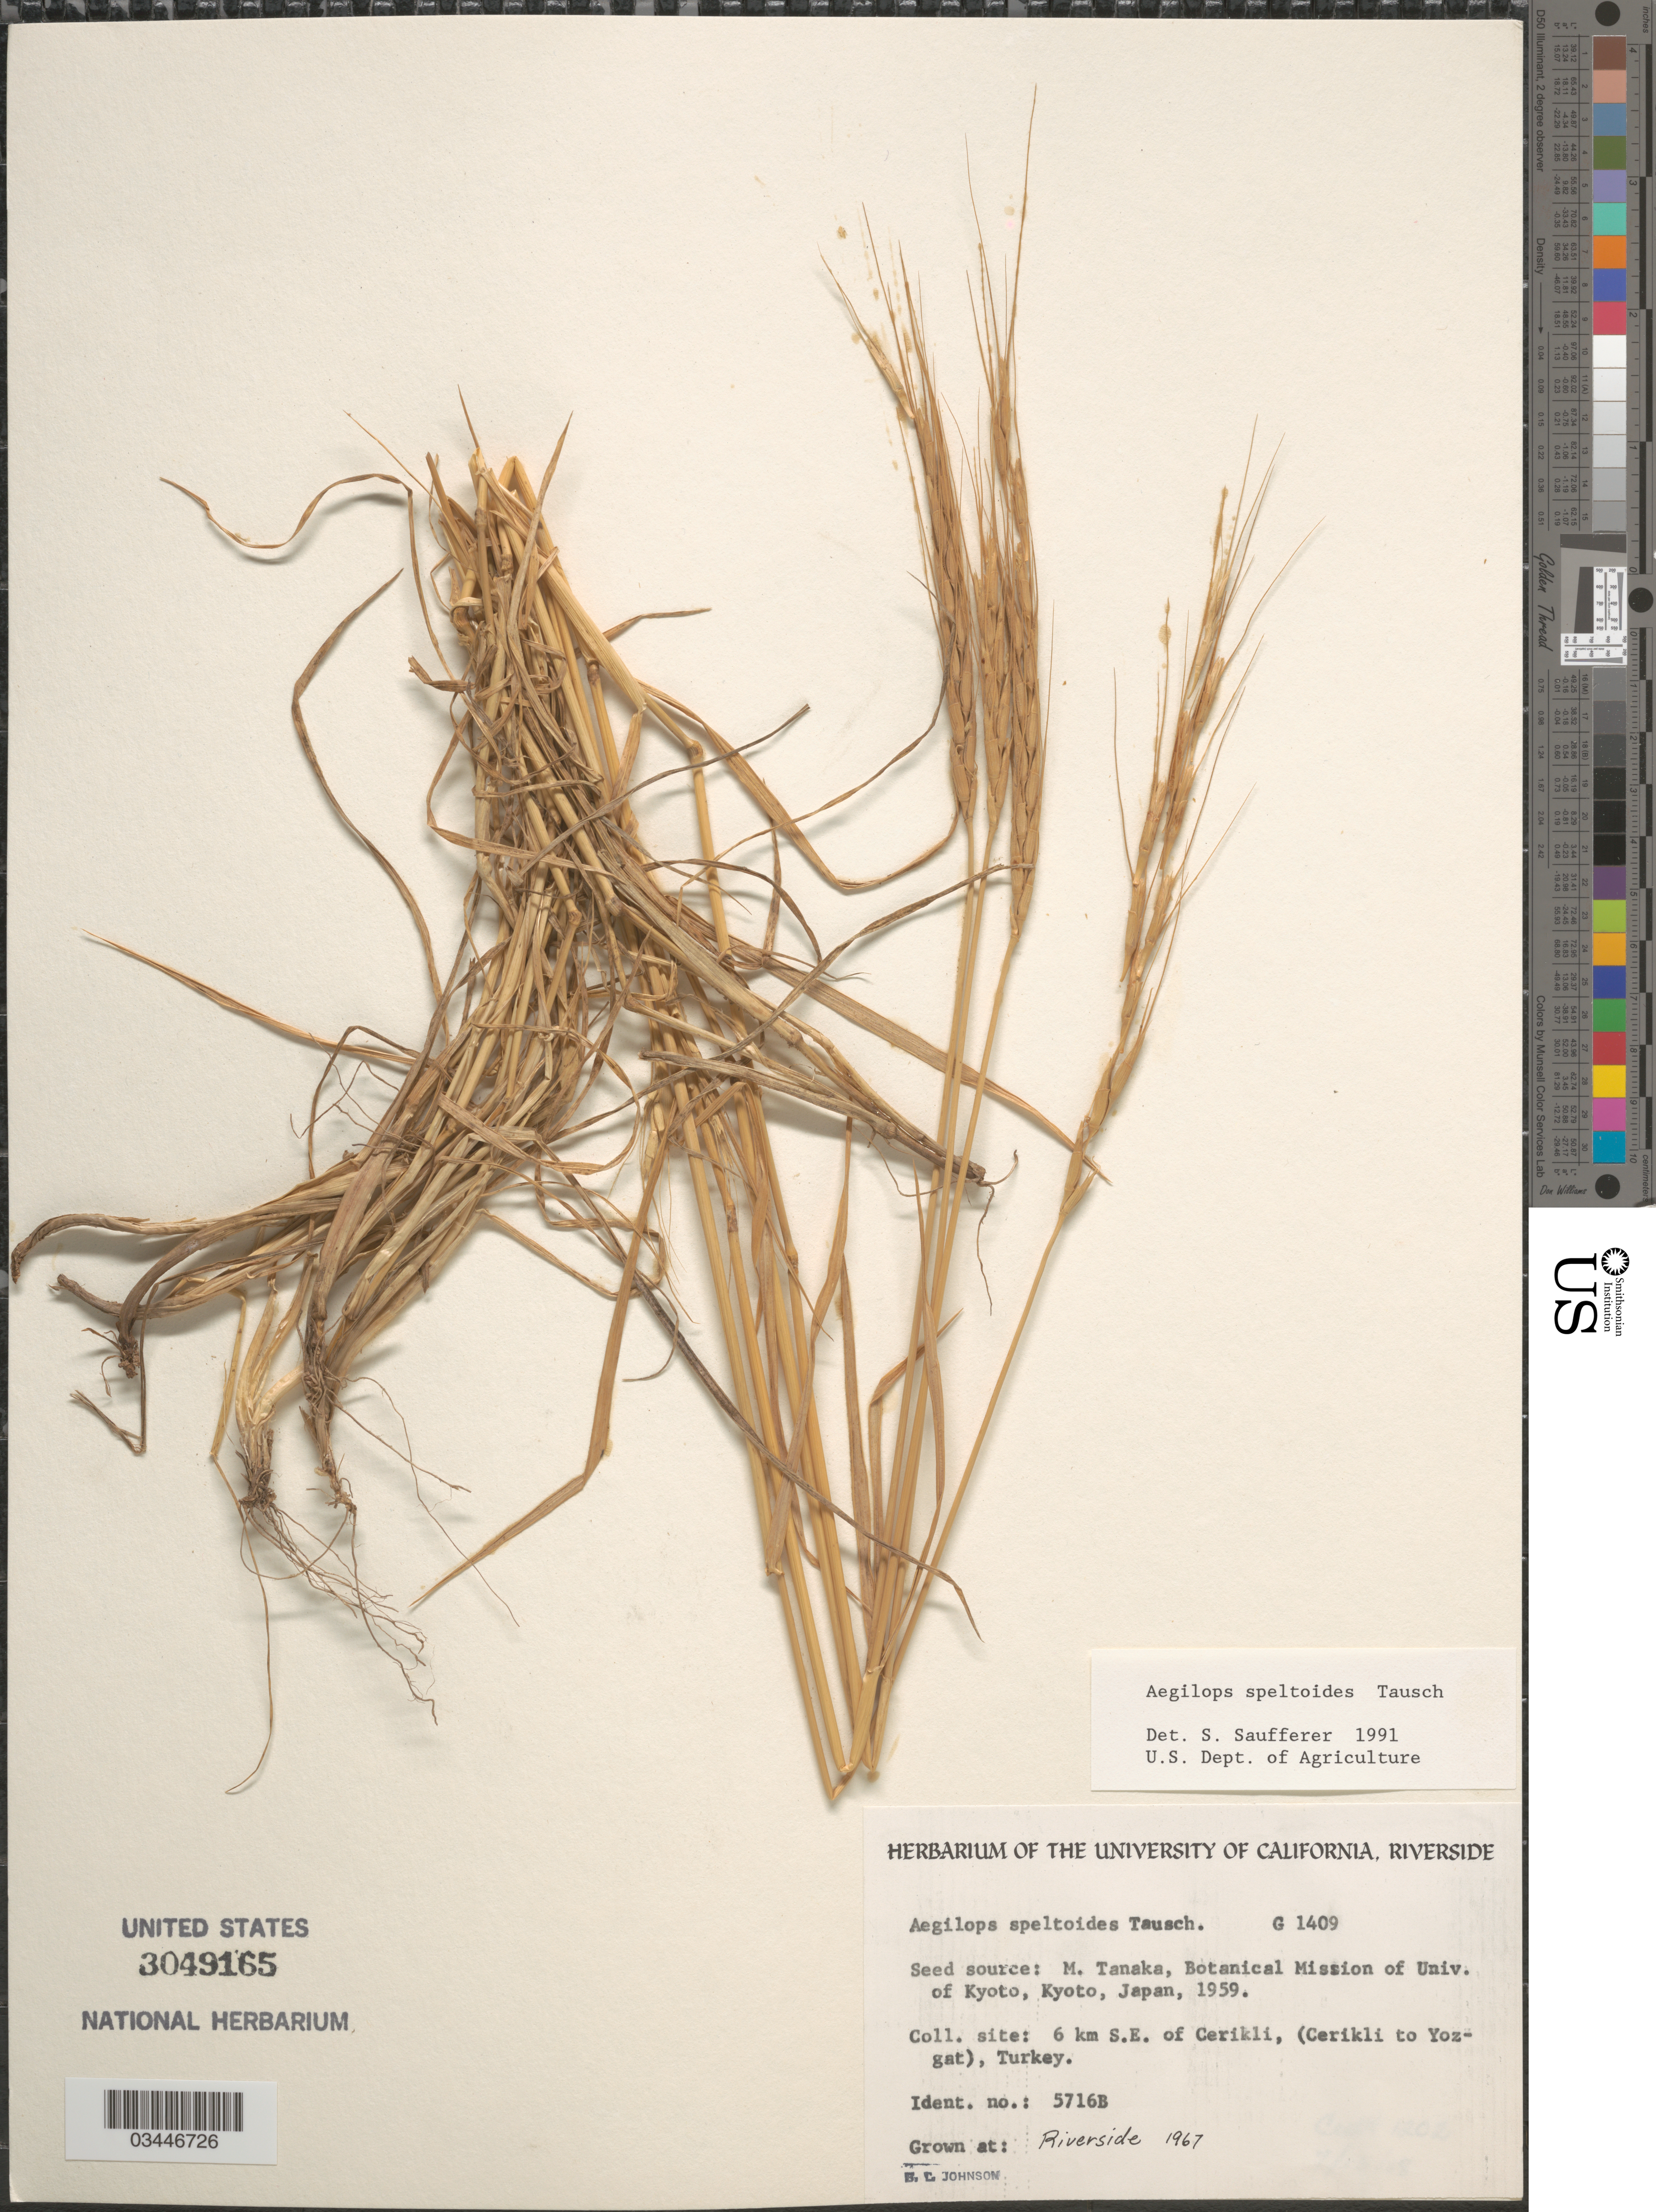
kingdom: Plantae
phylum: Tracheophyta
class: Liliopsida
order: Poales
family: Poaceae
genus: Aegilops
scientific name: Aegilops speltoides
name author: Tausch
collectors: B. Johnson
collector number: G1409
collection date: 1967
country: United States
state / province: California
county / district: Riverside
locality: Riverside.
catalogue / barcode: US 3049165